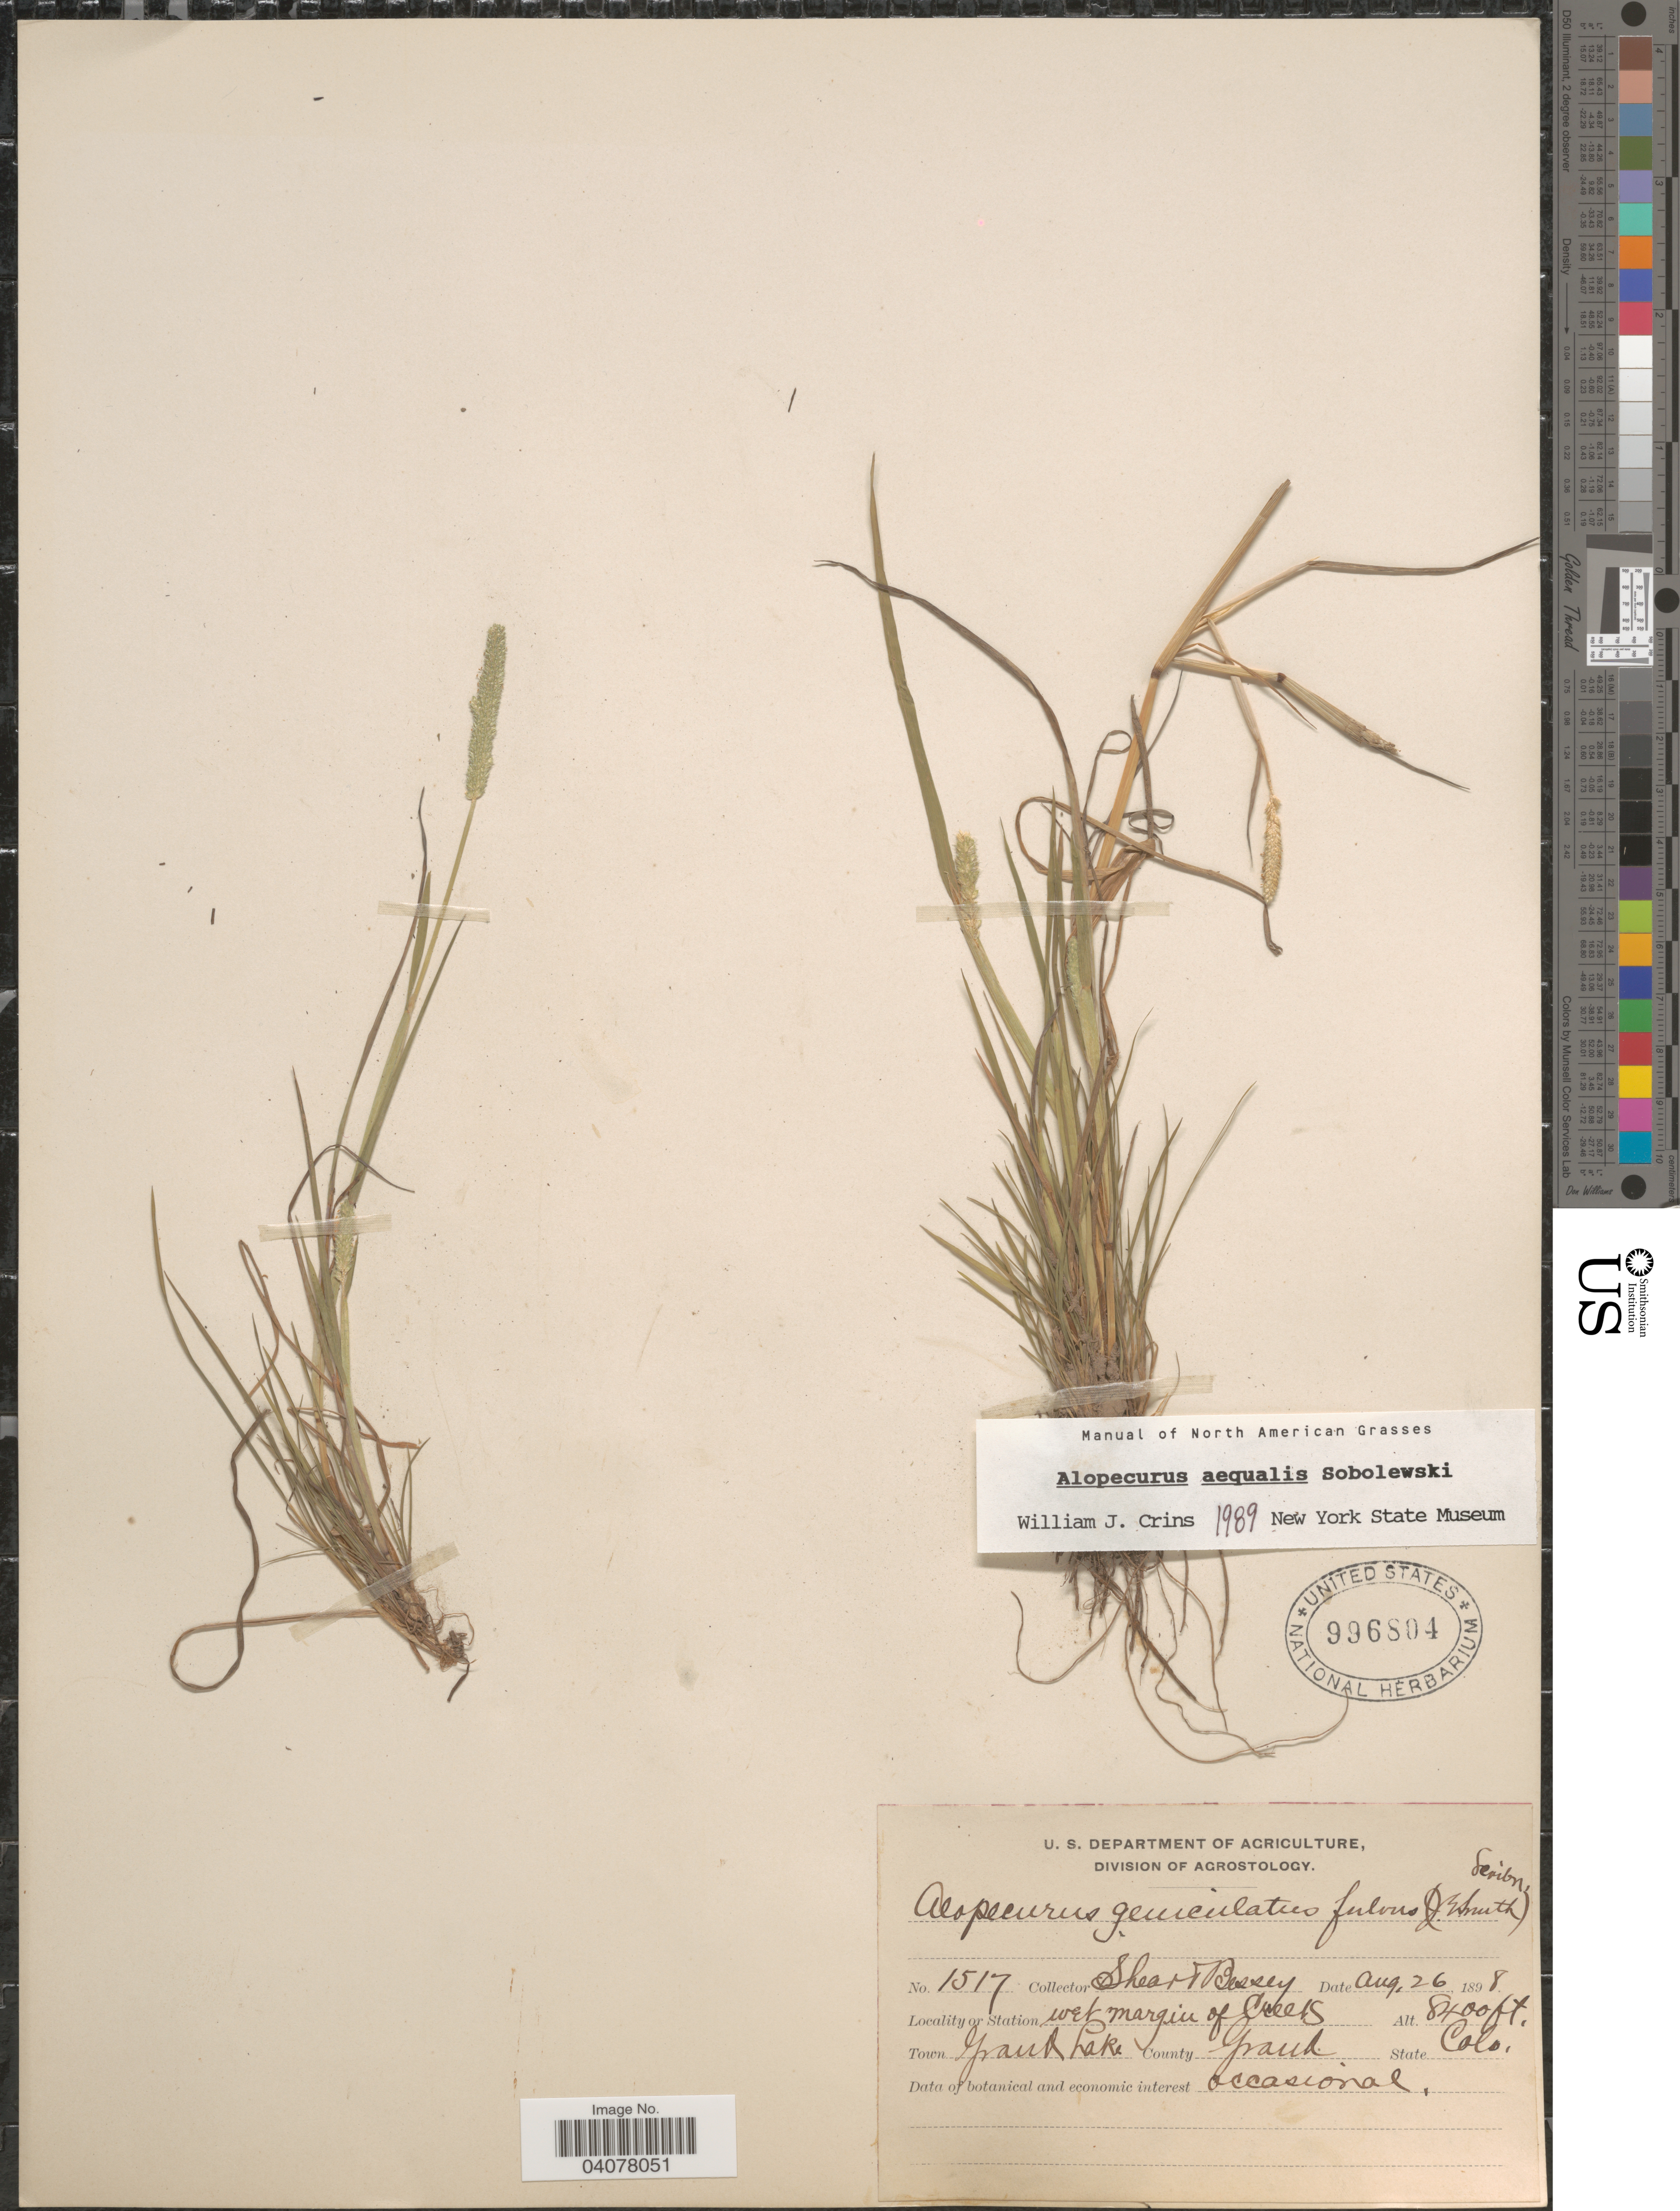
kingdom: Plantae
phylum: Tracheophyta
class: Liliopsida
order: Poales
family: Poaceae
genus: Alopecurus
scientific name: Alopecurus aequalis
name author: Sobol.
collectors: -- Shear & -. Bessey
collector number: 1517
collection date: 1898-08-26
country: United States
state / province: Colorado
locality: Wet margin of Creeks. Town Grant Lake. County Grand.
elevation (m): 2560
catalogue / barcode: US 996804